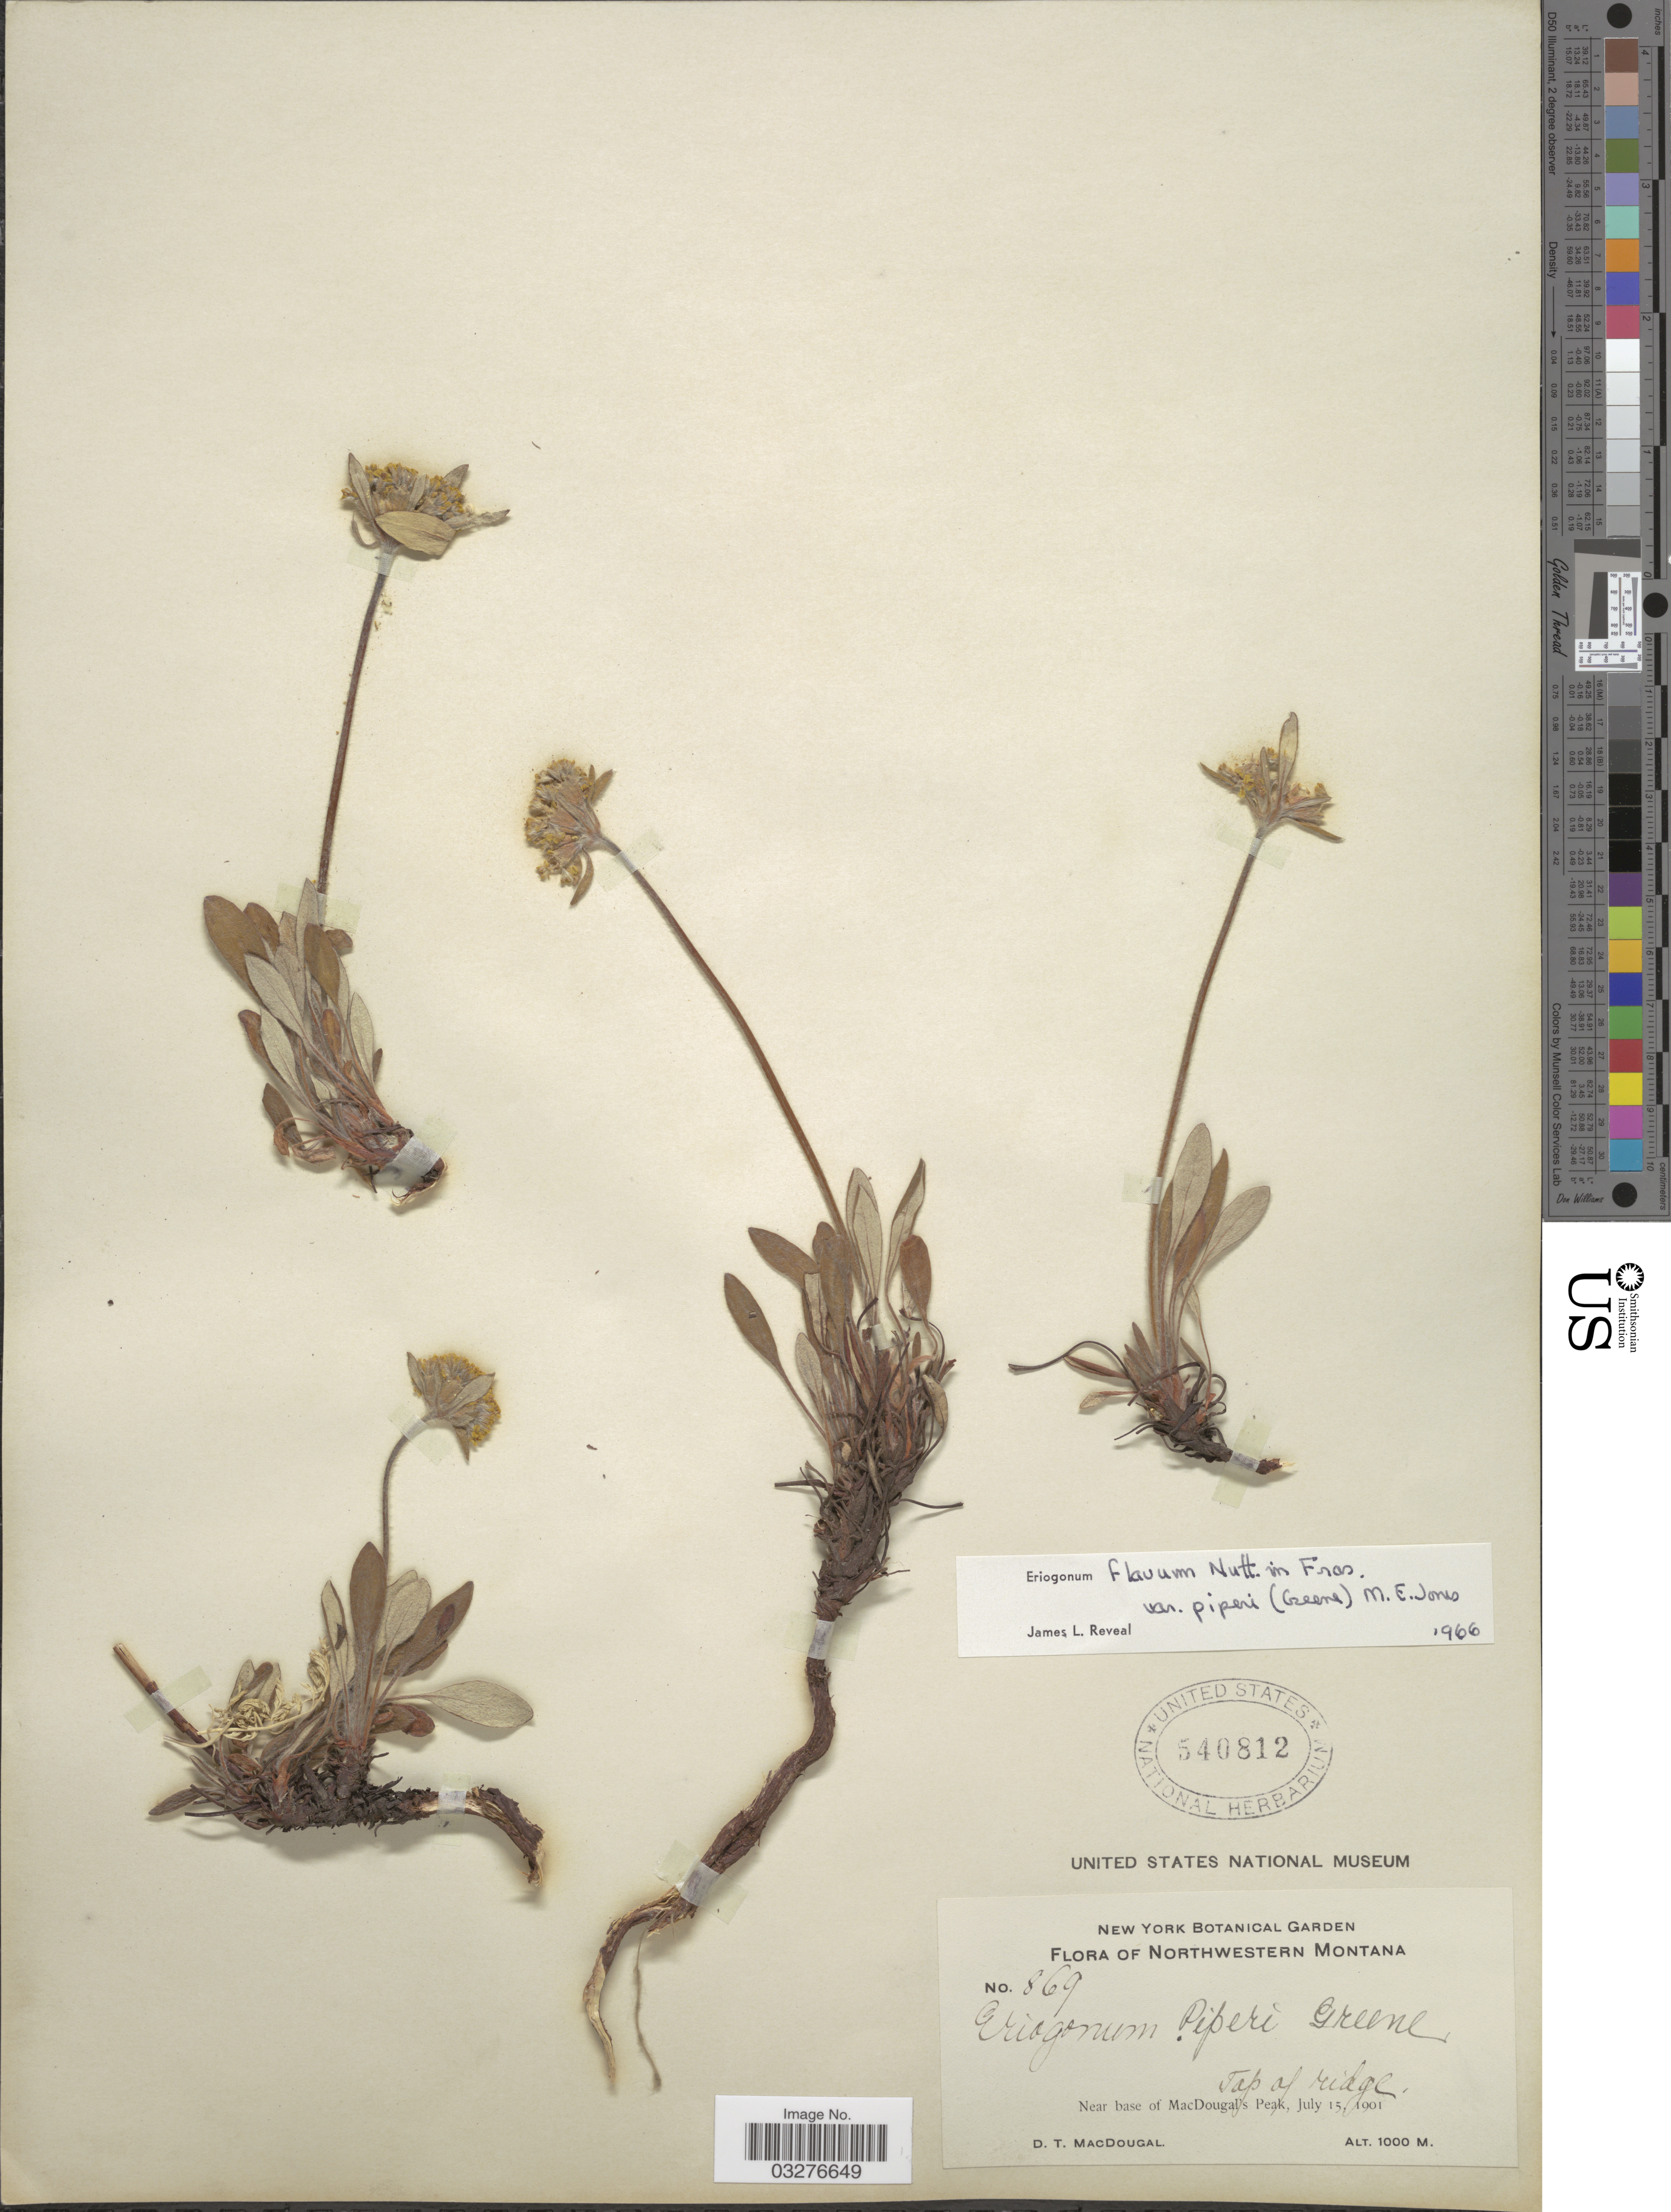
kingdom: Plantae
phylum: Tracheophyta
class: Magnoliopsida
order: Caryophyllales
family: Polygonaceae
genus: Eriogonum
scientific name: Eriogonum flavum var. piperi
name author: M.E. Jones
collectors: D. T. MacDougal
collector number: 869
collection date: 1901-07-15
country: United States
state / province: Montana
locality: Northwestern Montana, Near base of MacDougal's Peak.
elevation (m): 1000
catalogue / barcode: US 540812